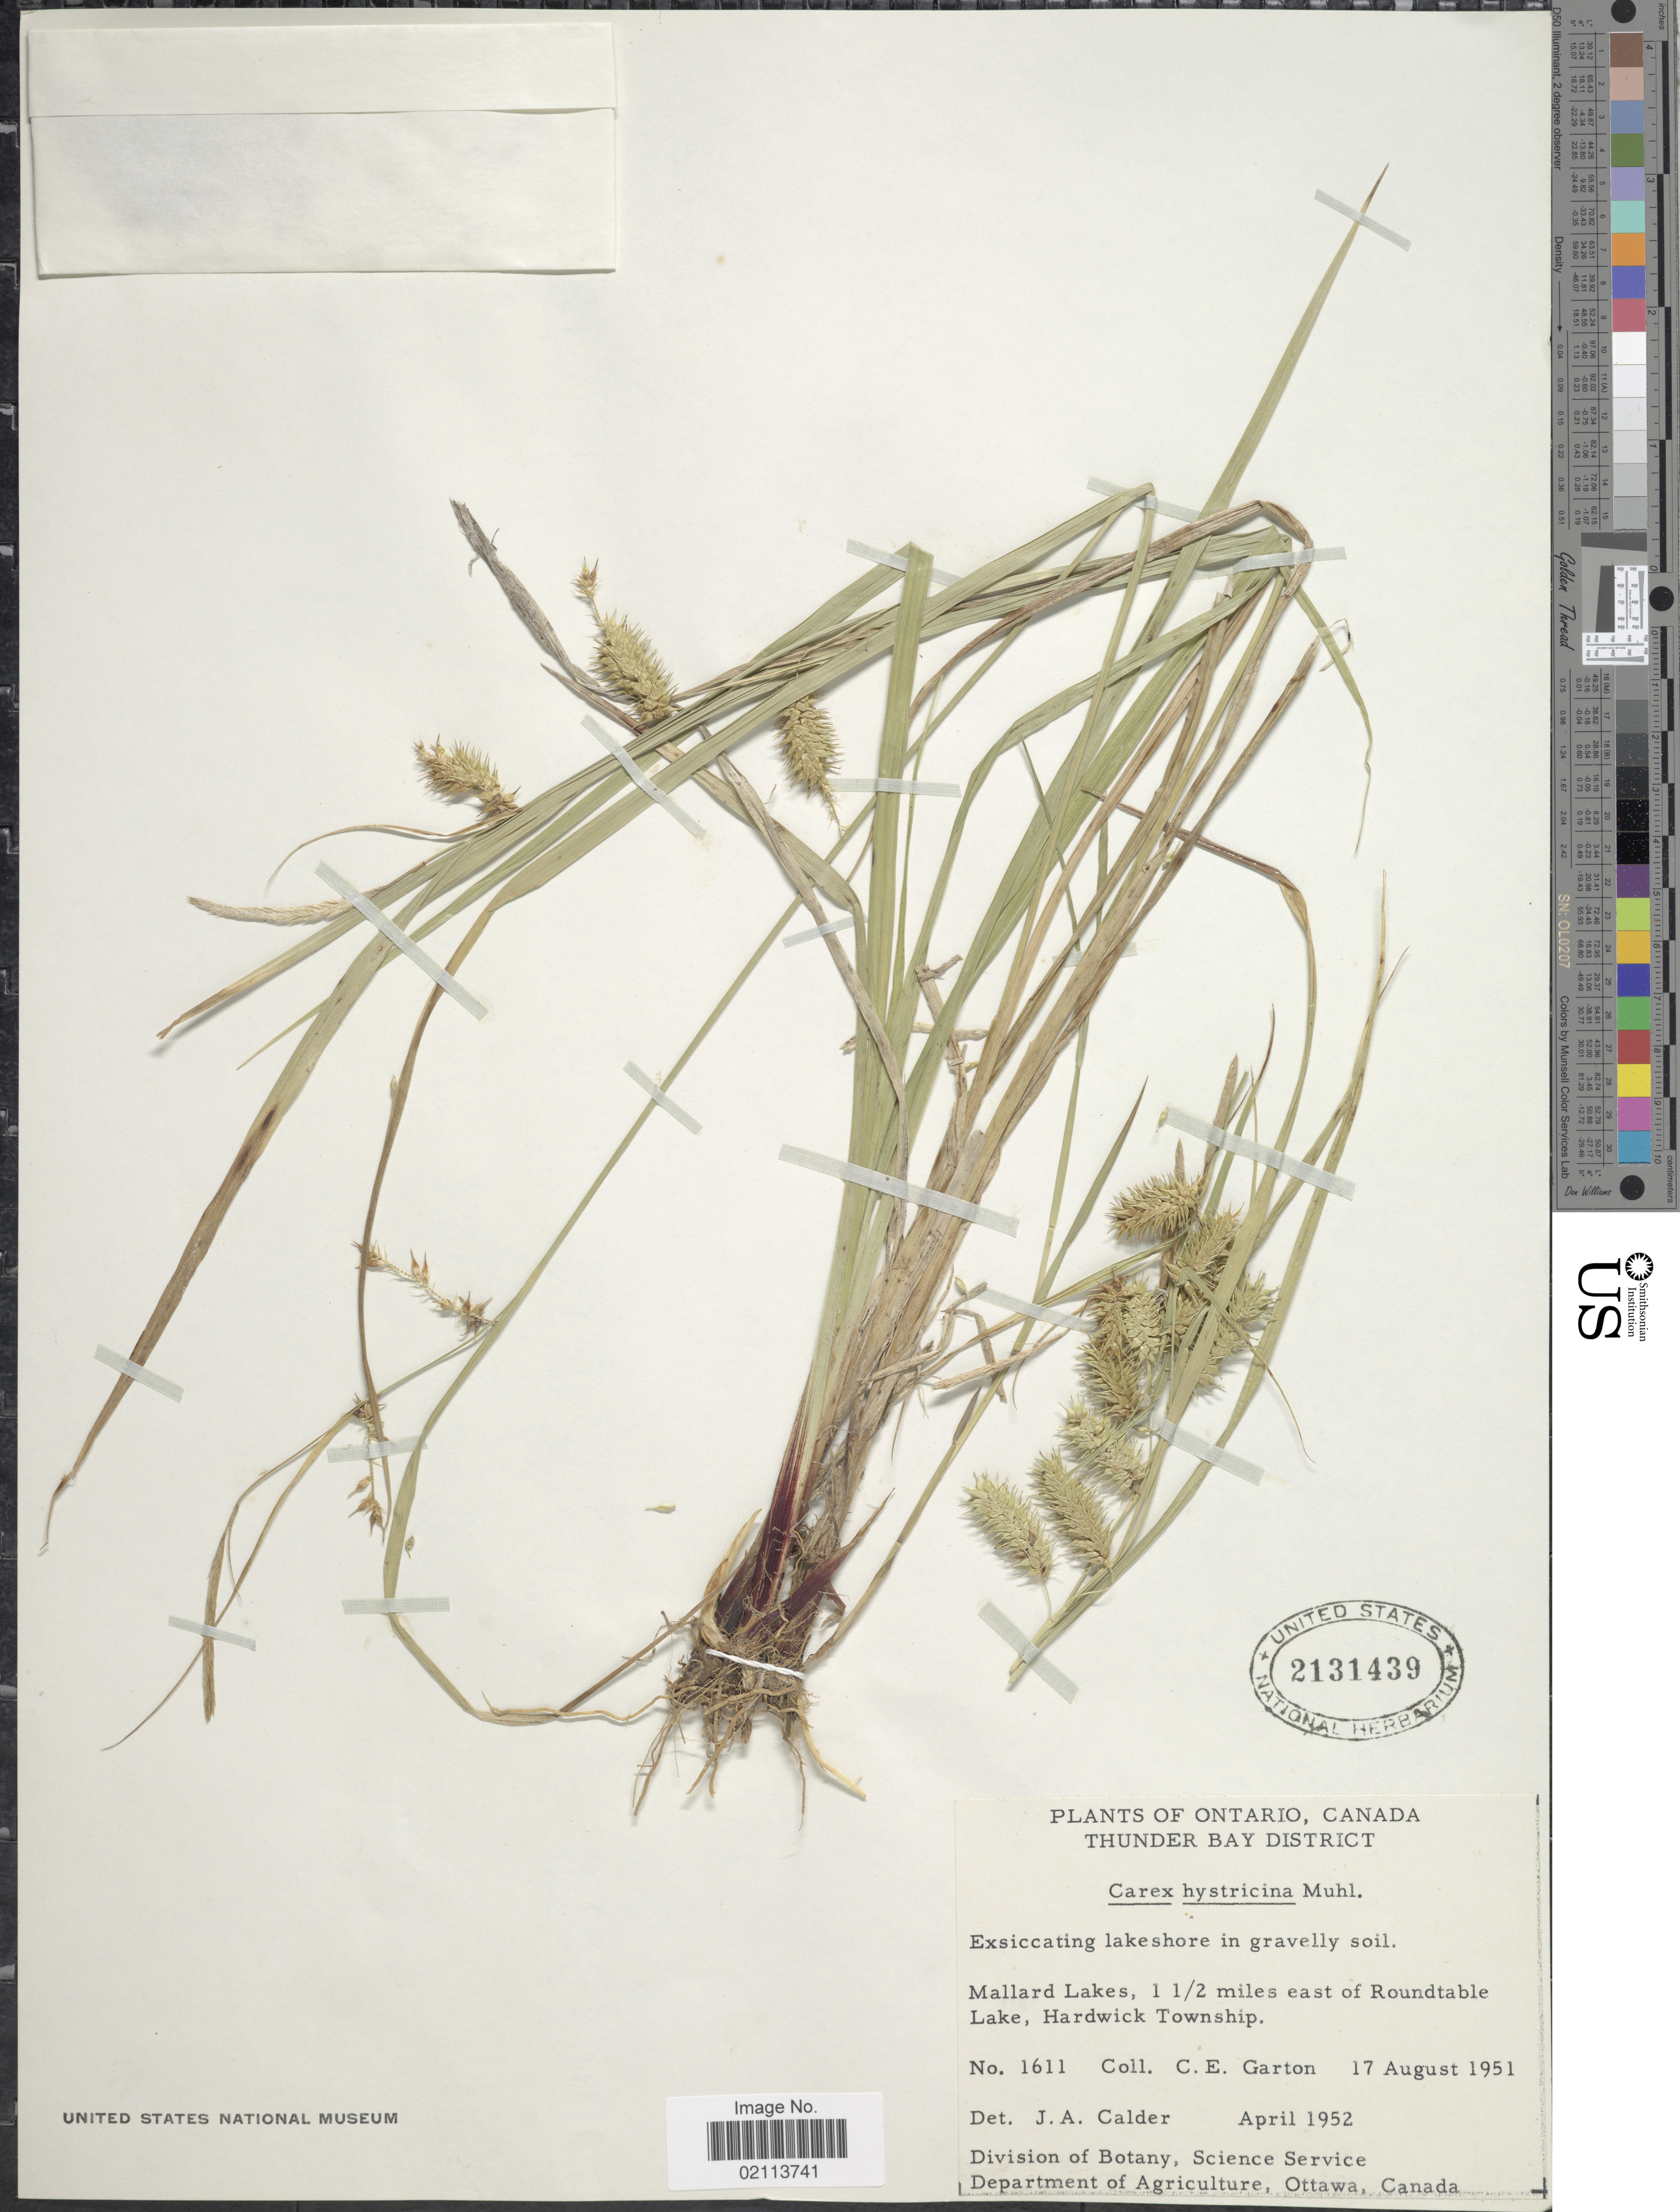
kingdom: Plantae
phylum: Tracheophyta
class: Liliopsida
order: Poales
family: Cyperaceae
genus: Carex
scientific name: Carex hystericina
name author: Muhl. ex Willd.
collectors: C. E. Garton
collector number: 1611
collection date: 1951-08-17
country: Canada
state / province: Ontario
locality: Ontario, Canada, Thunder Bay District, Mallard Lakes, 1½ miles east of Roundtable Lake, Hardwick Township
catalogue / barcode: US 2131439